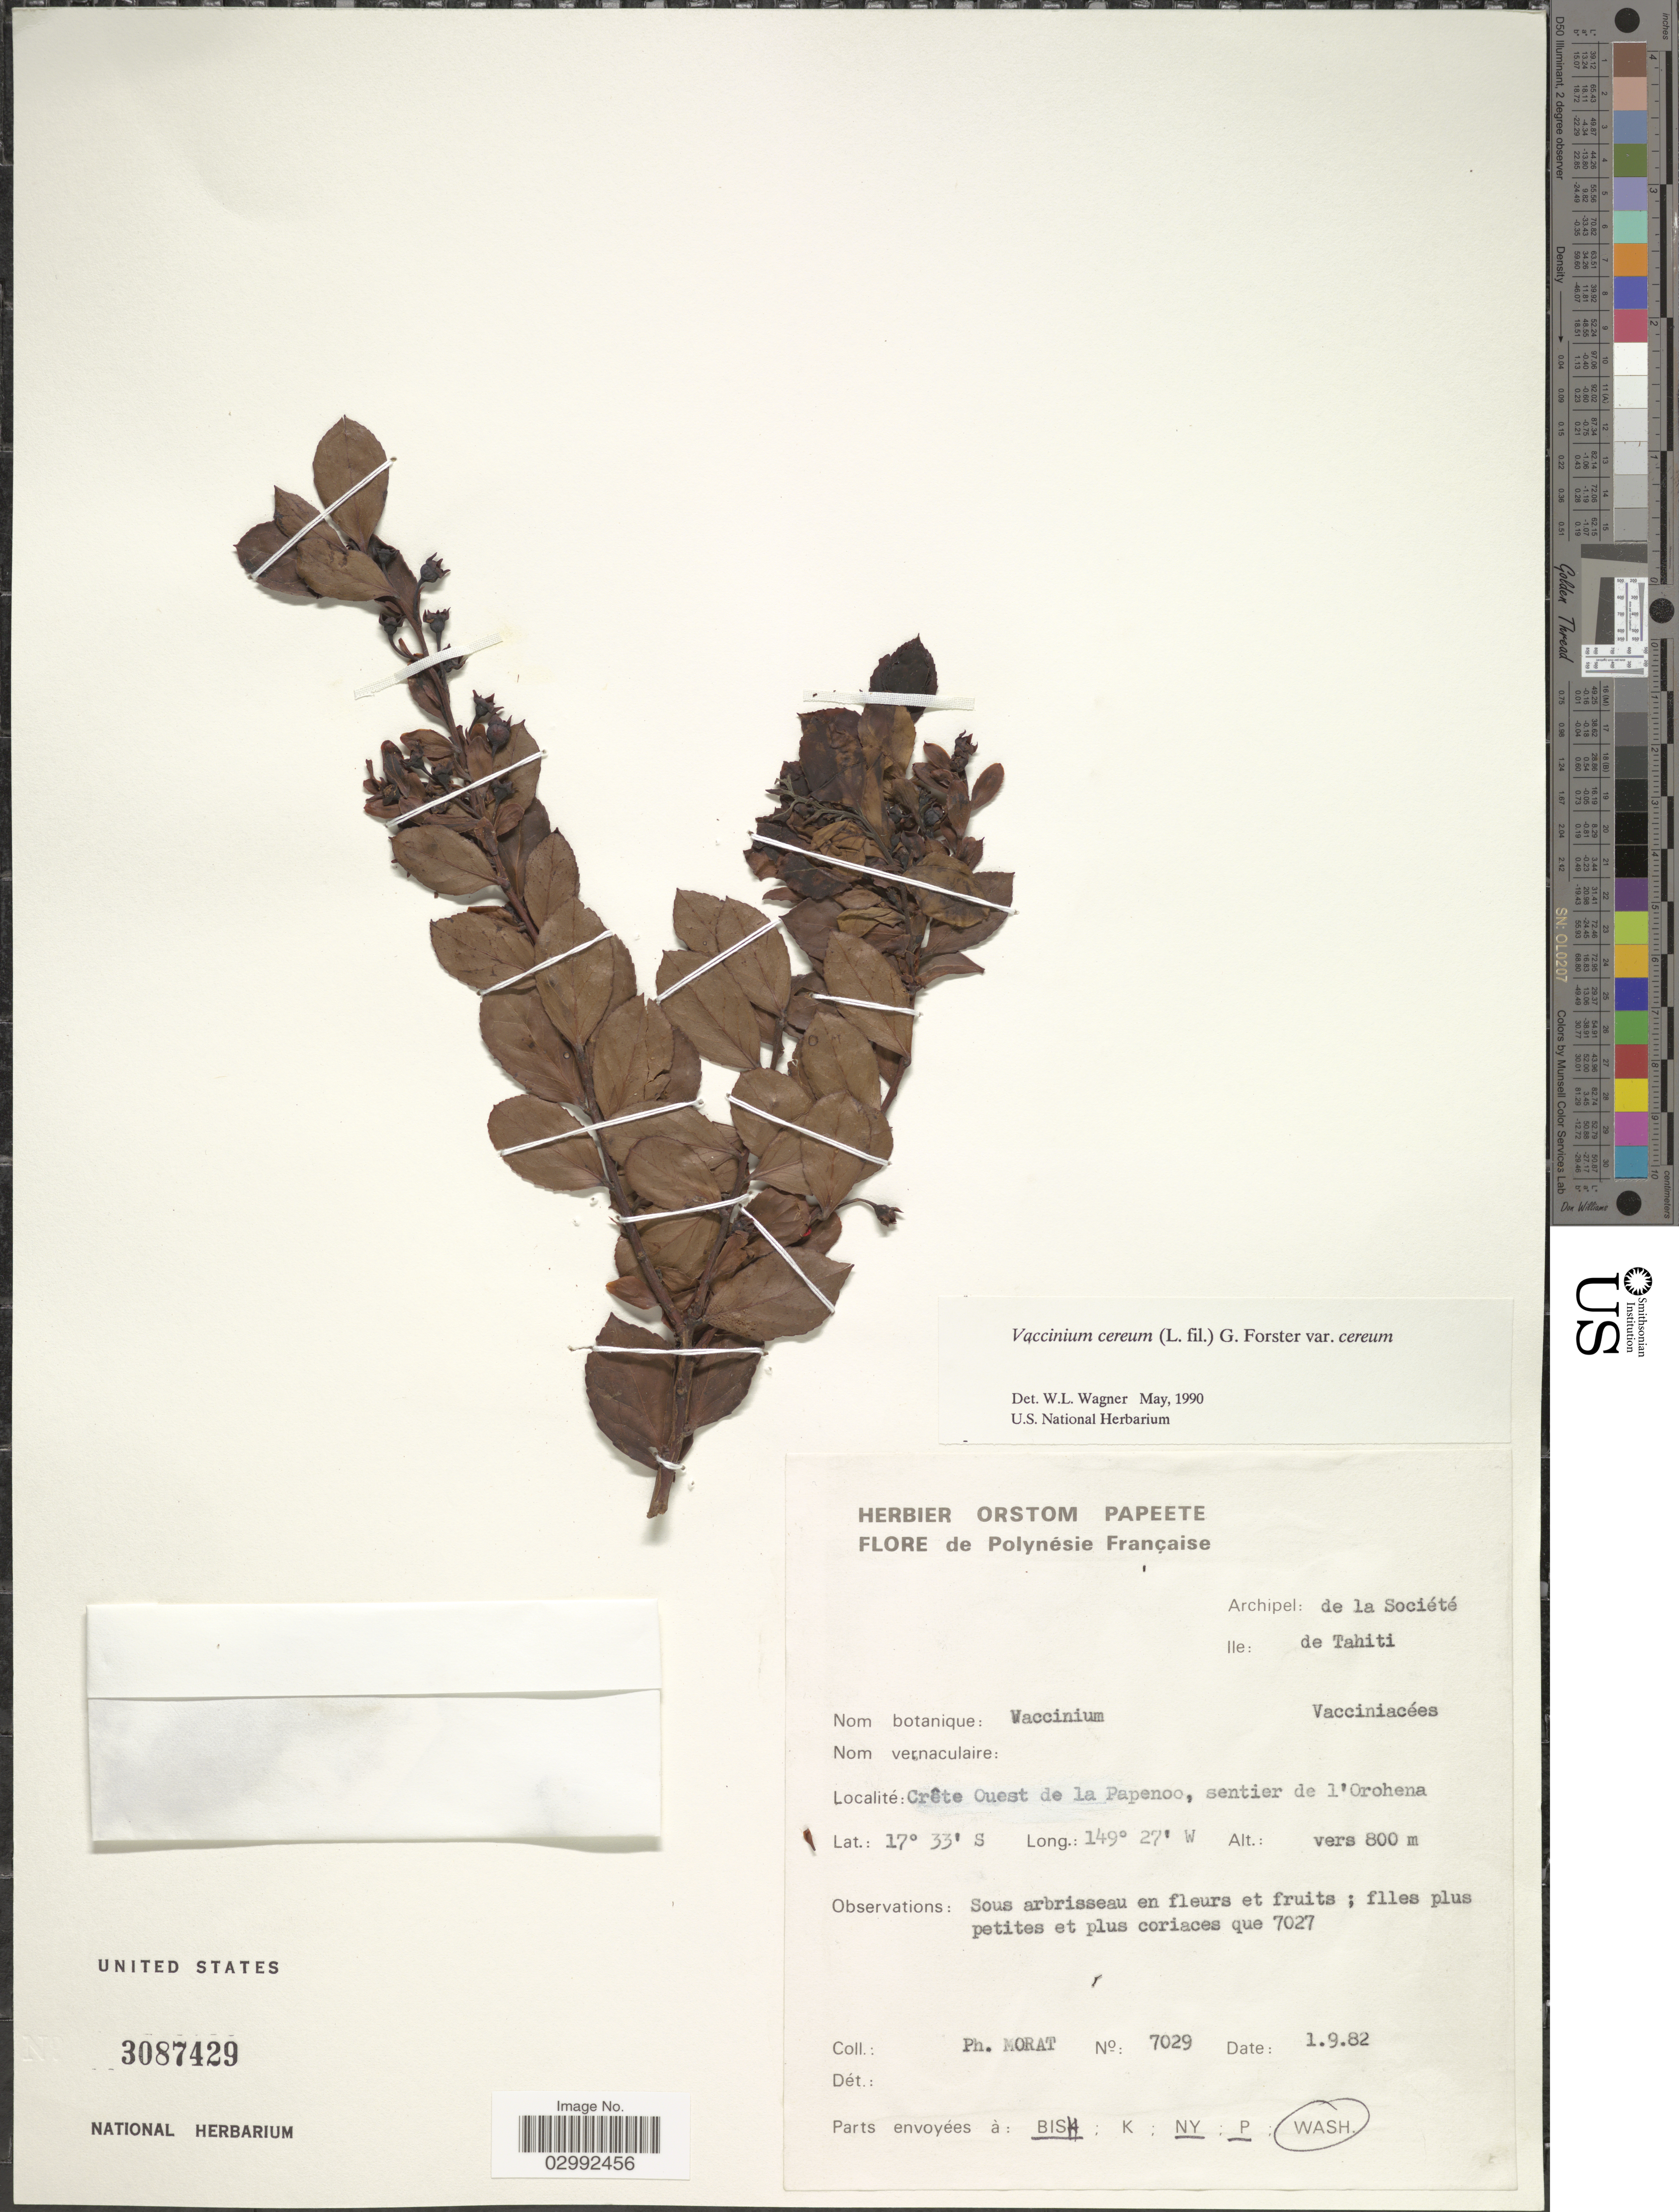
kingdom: Plantae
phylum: Tracheophyta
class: Magnoliopsida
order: Ericales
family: Ericaceae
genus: Vaccinium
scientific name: Vaccinium cereum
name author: (L. f.) G. Forst.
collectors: P. Morat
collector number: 7029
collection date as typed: Transcribed d/m/y: 1/9/82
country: French Polynesia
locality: Archipel: de la Société, Ile: de Tahiti, Crête Ouest de la Papenoo, sentier de l'Orohena.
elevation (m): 800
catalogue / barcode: US 3087429